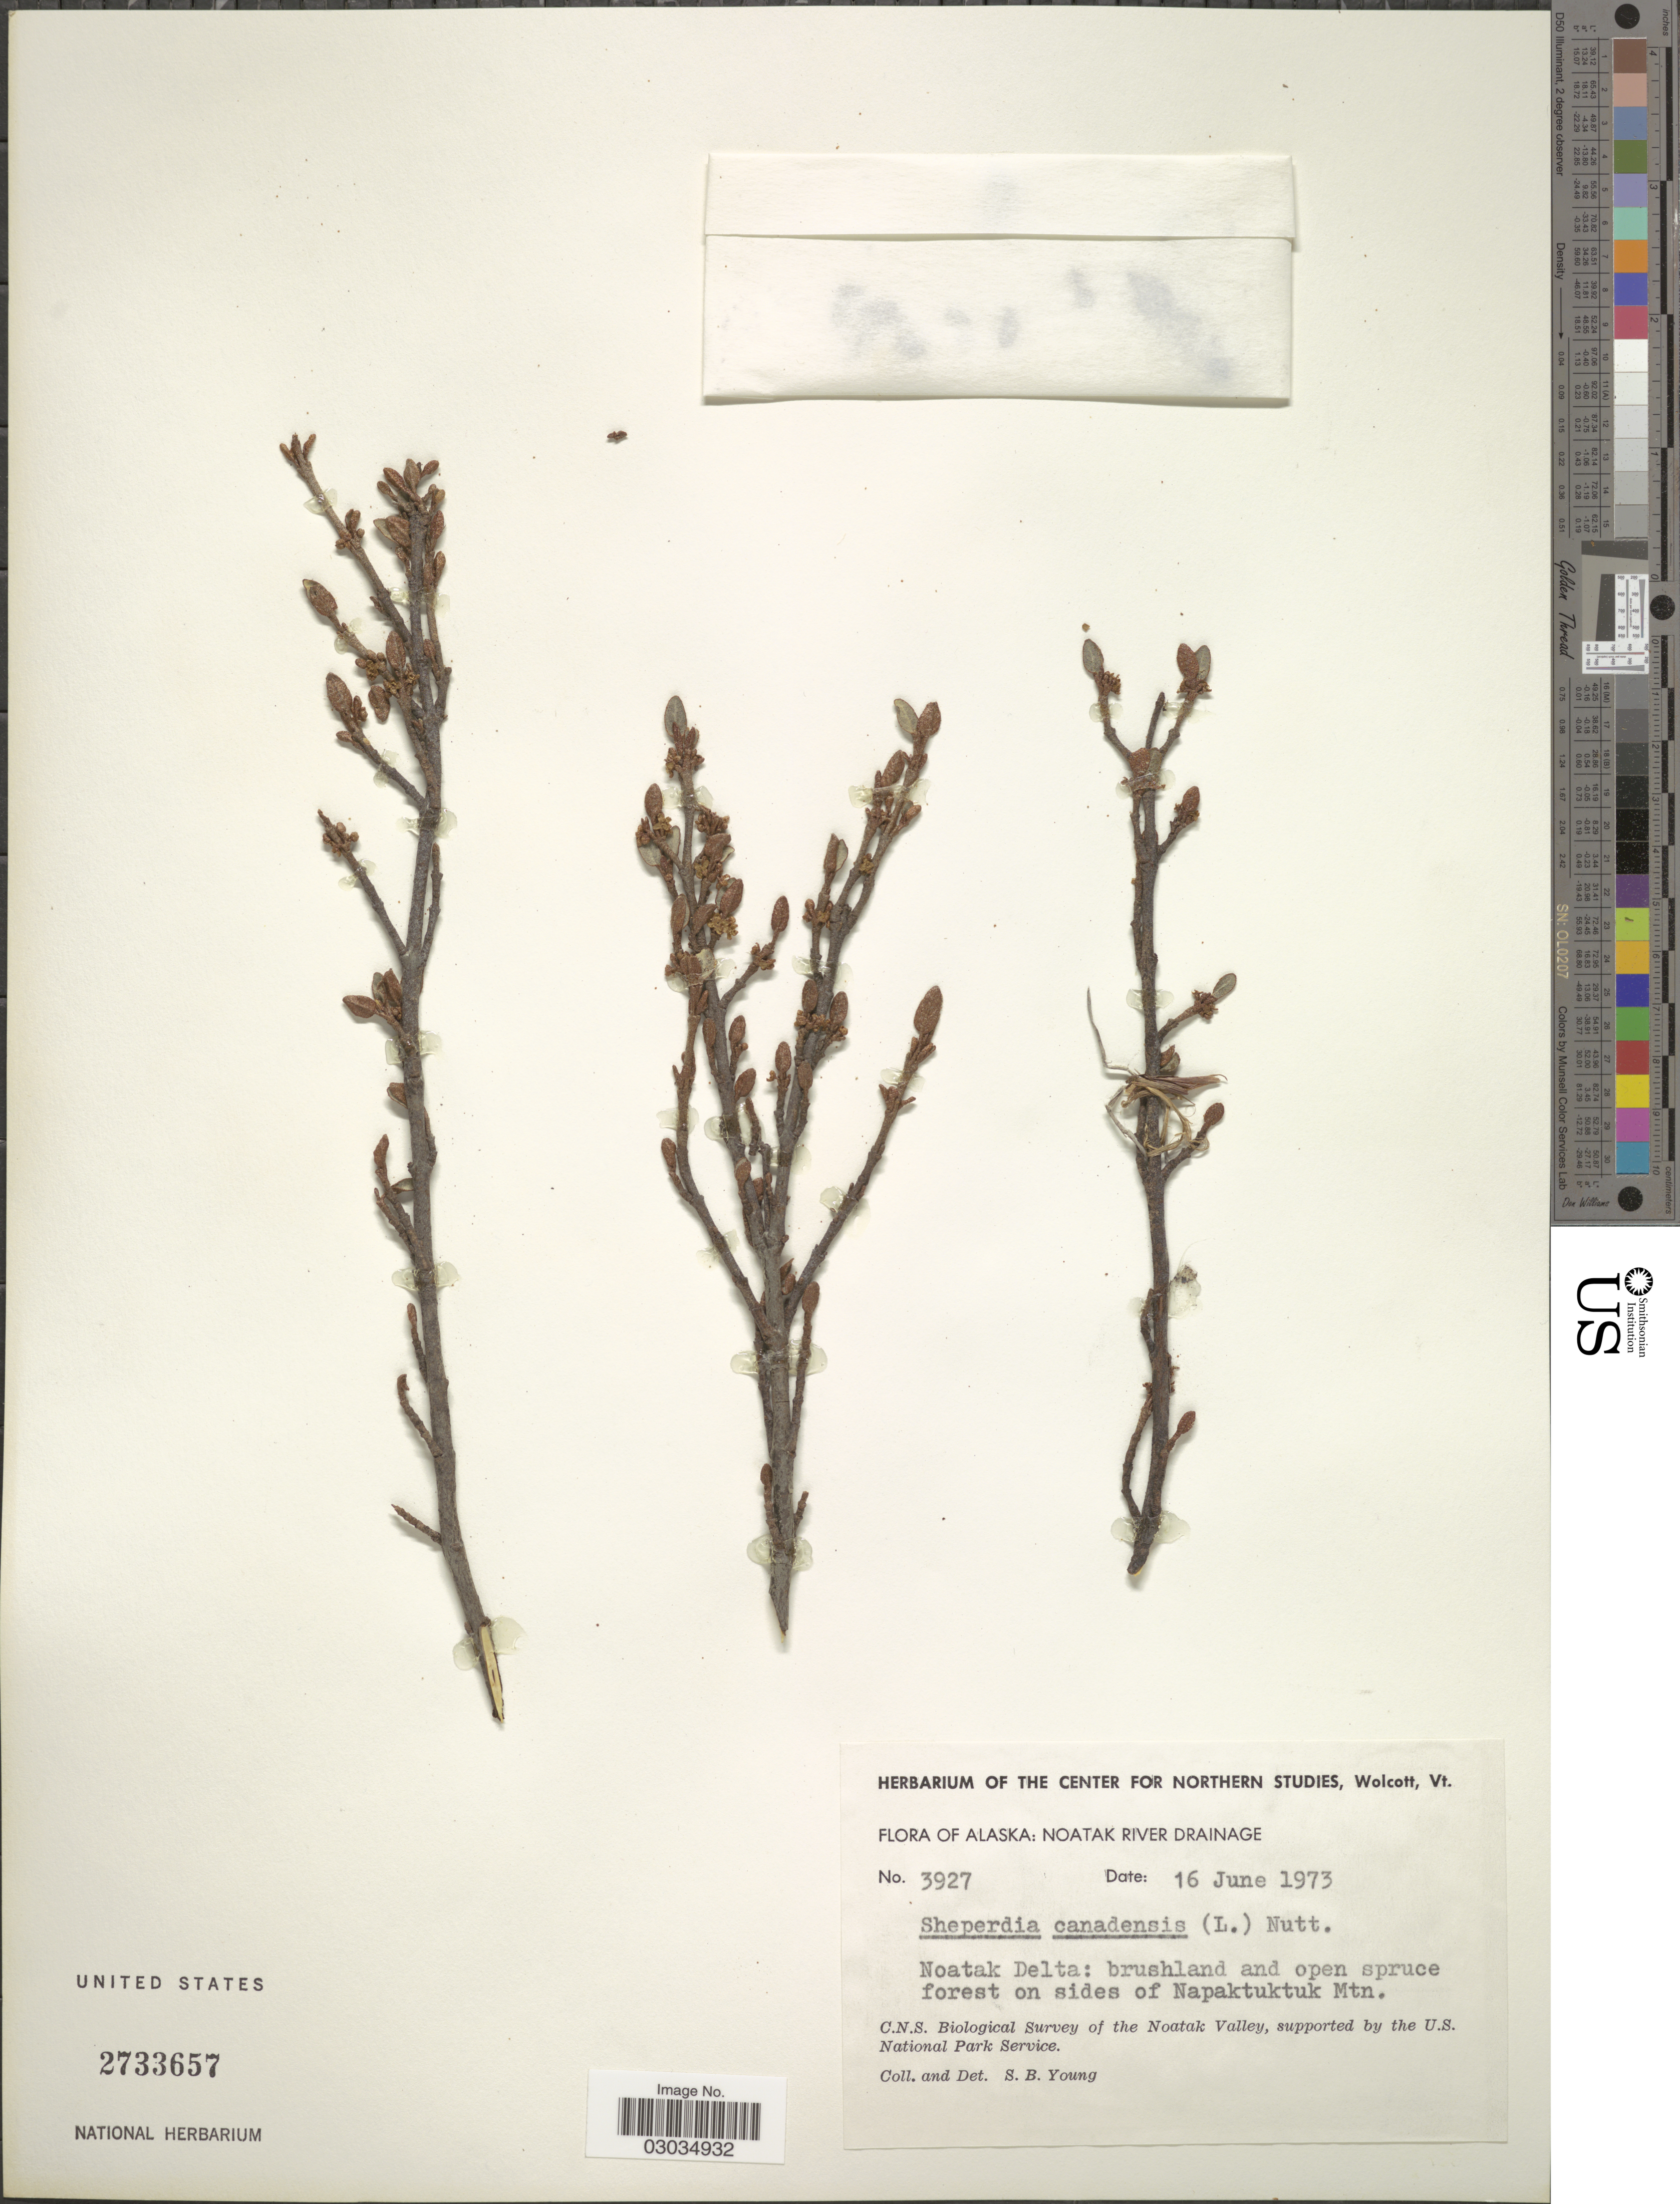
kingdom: Plantae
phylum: Tracheophyta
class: Magnoliopsida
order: Rosales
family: Elaeagnaceae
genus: Shepherdia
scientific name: Shepherdia canadensis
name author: (L.) Nutt.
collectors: S. Young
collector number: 3927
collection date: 1973-06-16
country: United States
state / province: Alaska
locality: Noatak River Drainage, Noatak Delta: brushland and open spruce forest on sides of Napaktuktuk Mtn.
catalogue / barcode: US 2733657